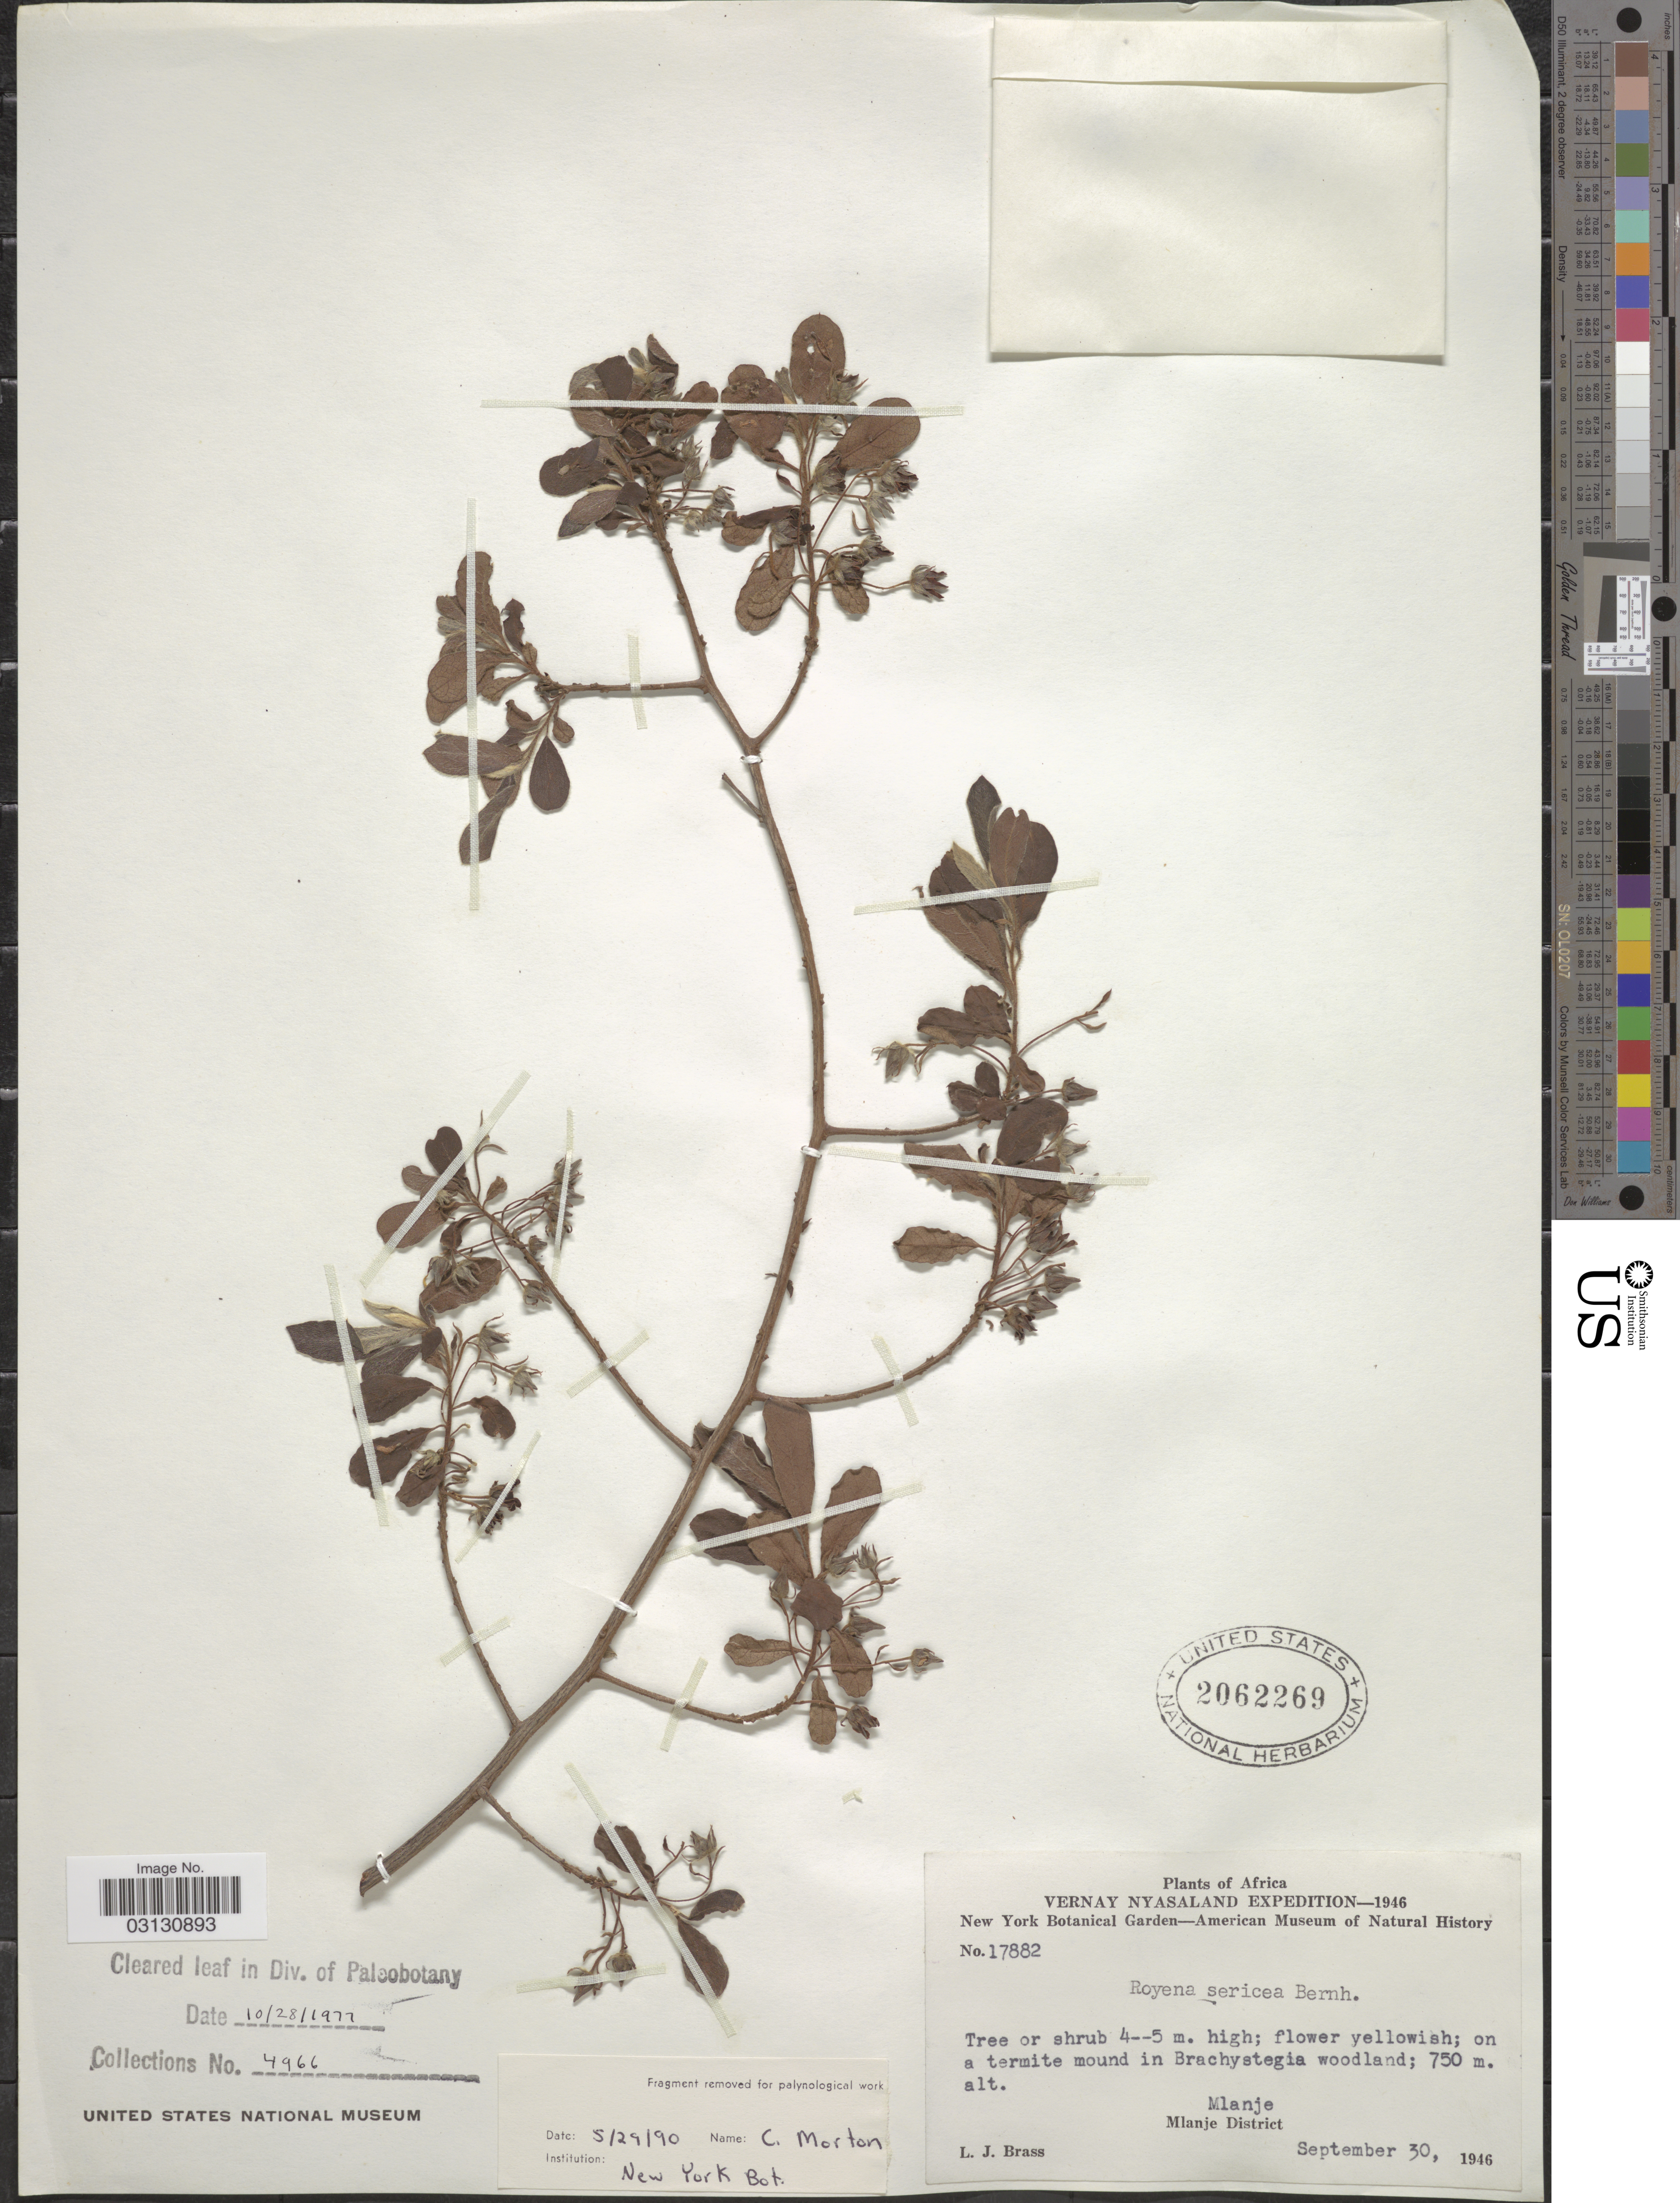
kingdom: Plantae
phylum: Tracheophyta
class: Magnoliopsida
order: Ericales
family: Ebenaceae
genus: Royena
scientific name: Royena sericea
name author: Bernh.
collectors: L. J. Brass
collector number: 17882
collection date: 1946-09-30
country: Malawi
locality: Vernay Nyasaland, Mlanje, Mlanje District.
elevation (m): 750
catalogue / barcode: US 2062269